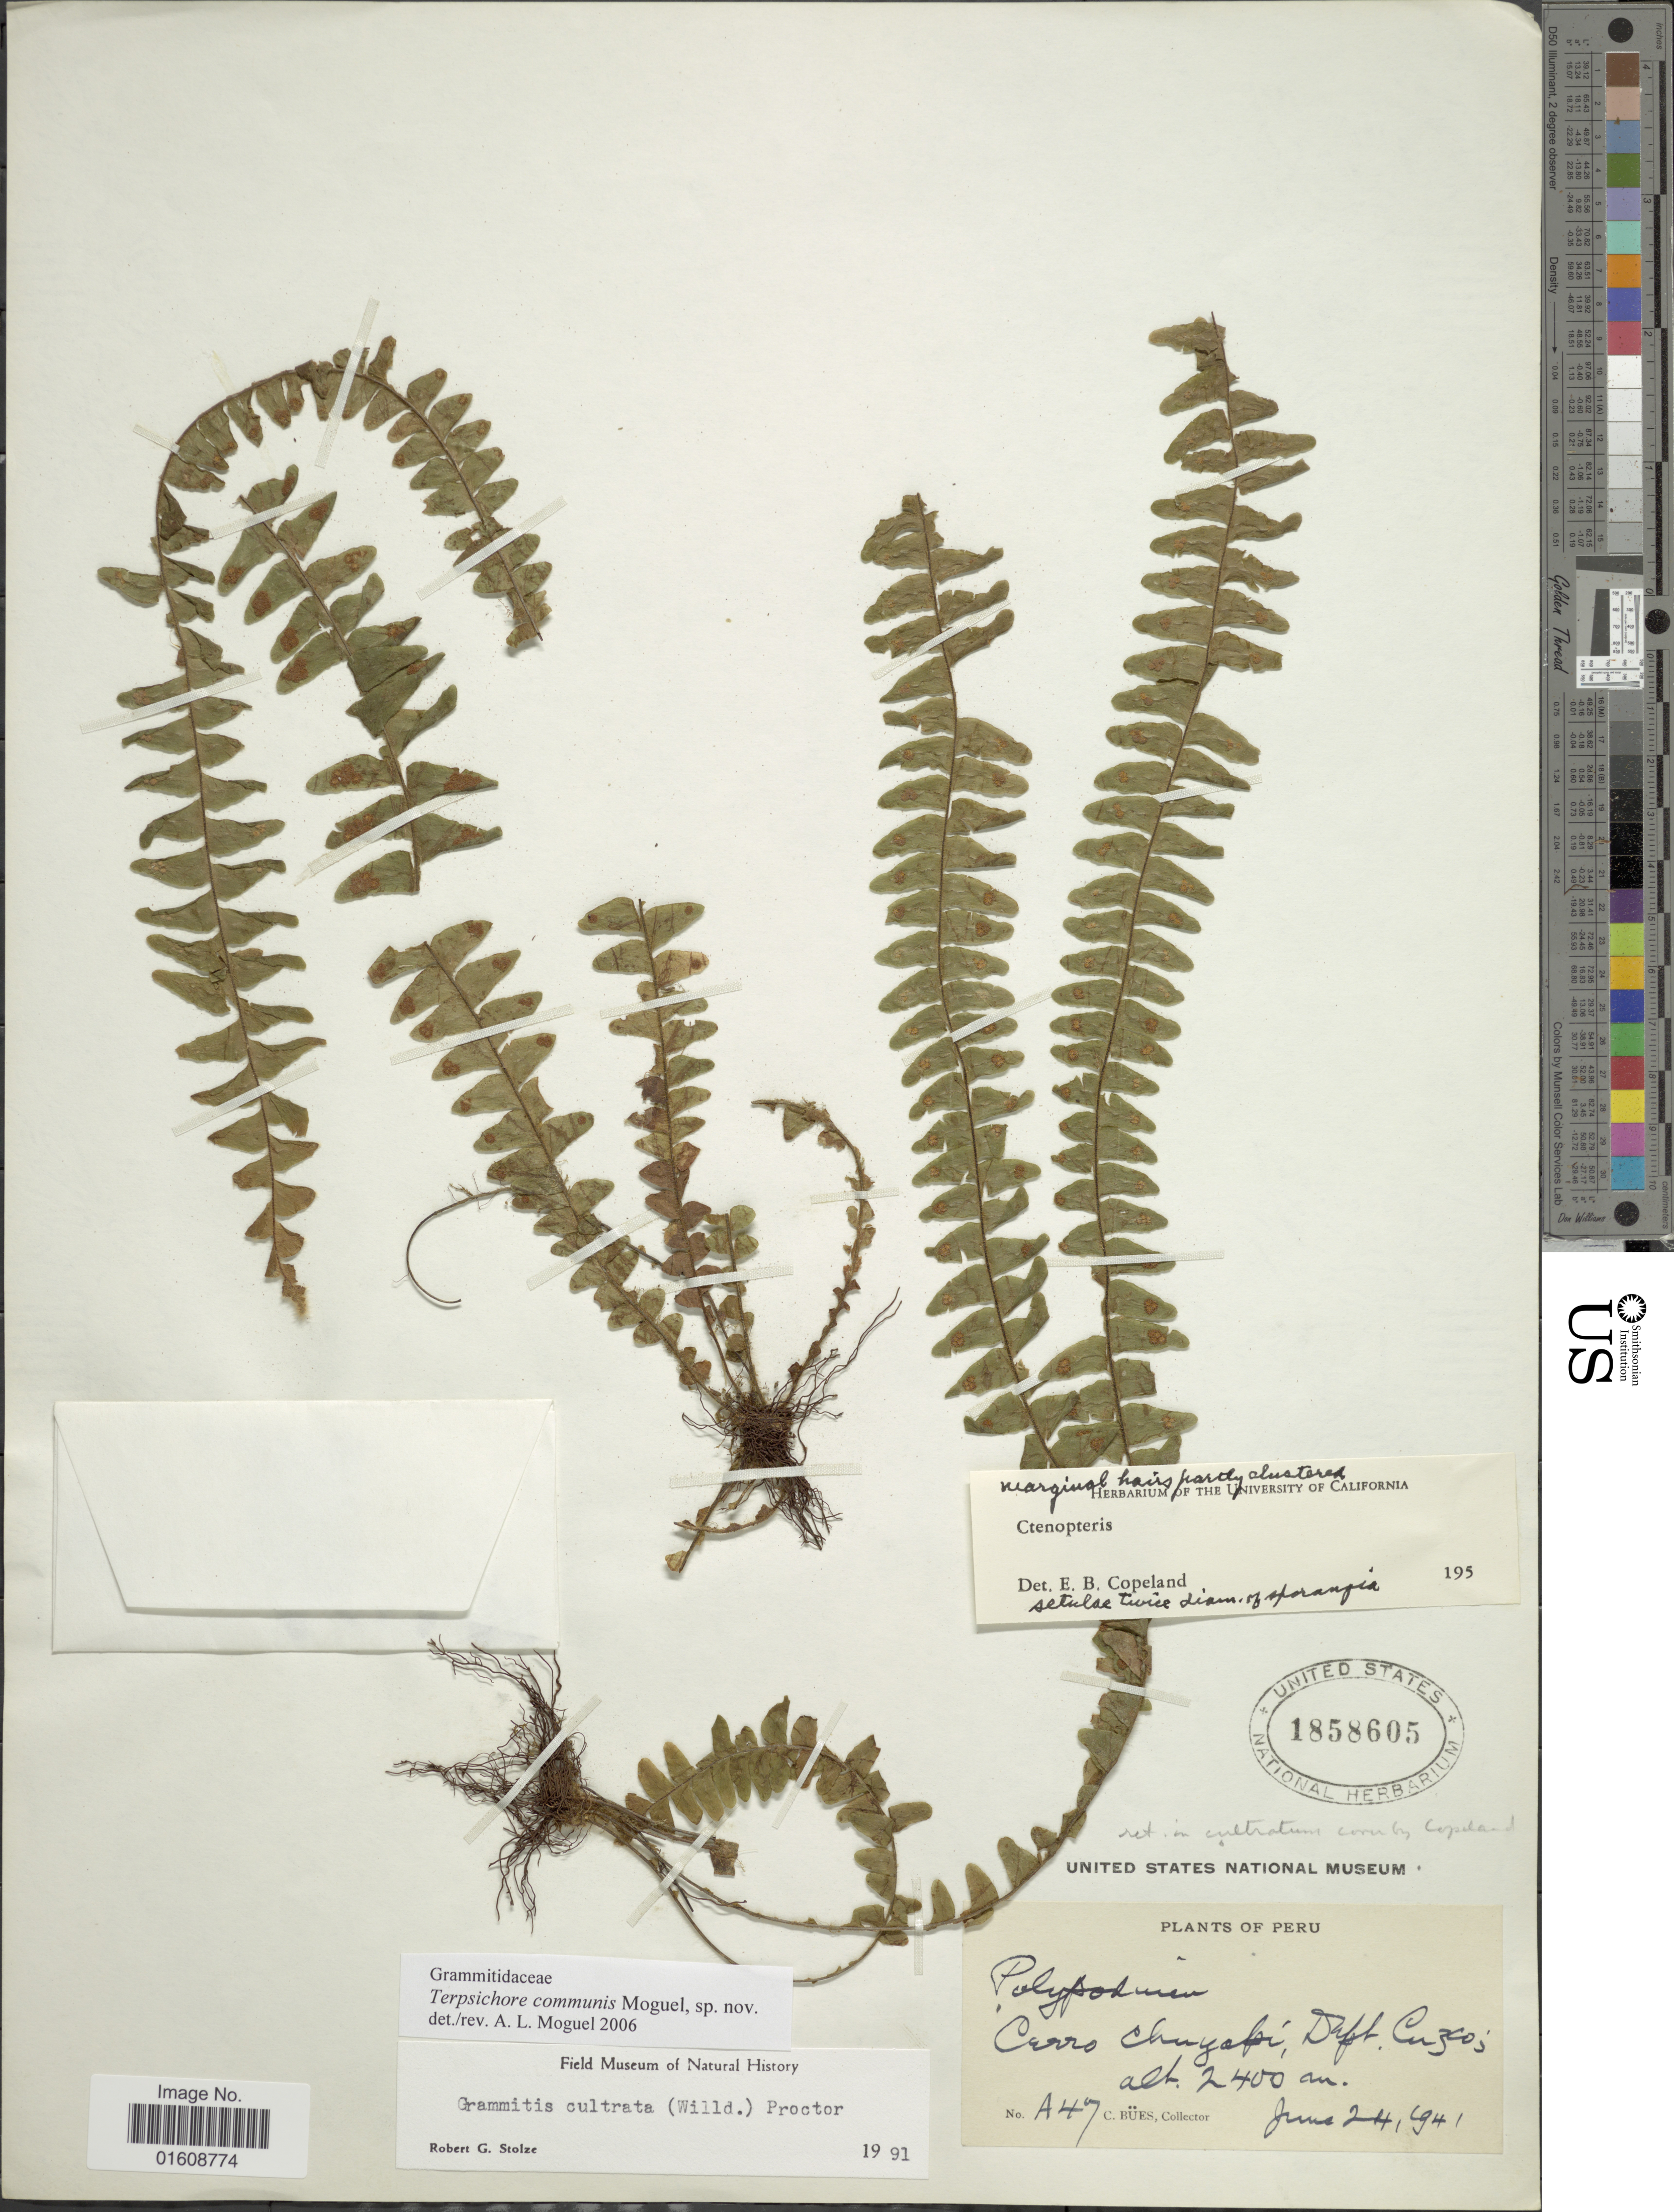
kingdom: Plantae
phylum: Tracheophyta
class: Polypodiopsida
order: Polypodiales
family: Polypodiaceae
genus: Alansmia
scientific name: Alansmia cultrata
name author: (Bory ex Willd.) Moguel & M. Kessler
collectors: C. Bues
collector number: A47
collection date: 1941-06-24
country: Peru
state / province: Cusco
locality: Cerro Chuyapi, Dept. Cuzco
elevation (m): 2400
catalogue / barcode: US 1858605